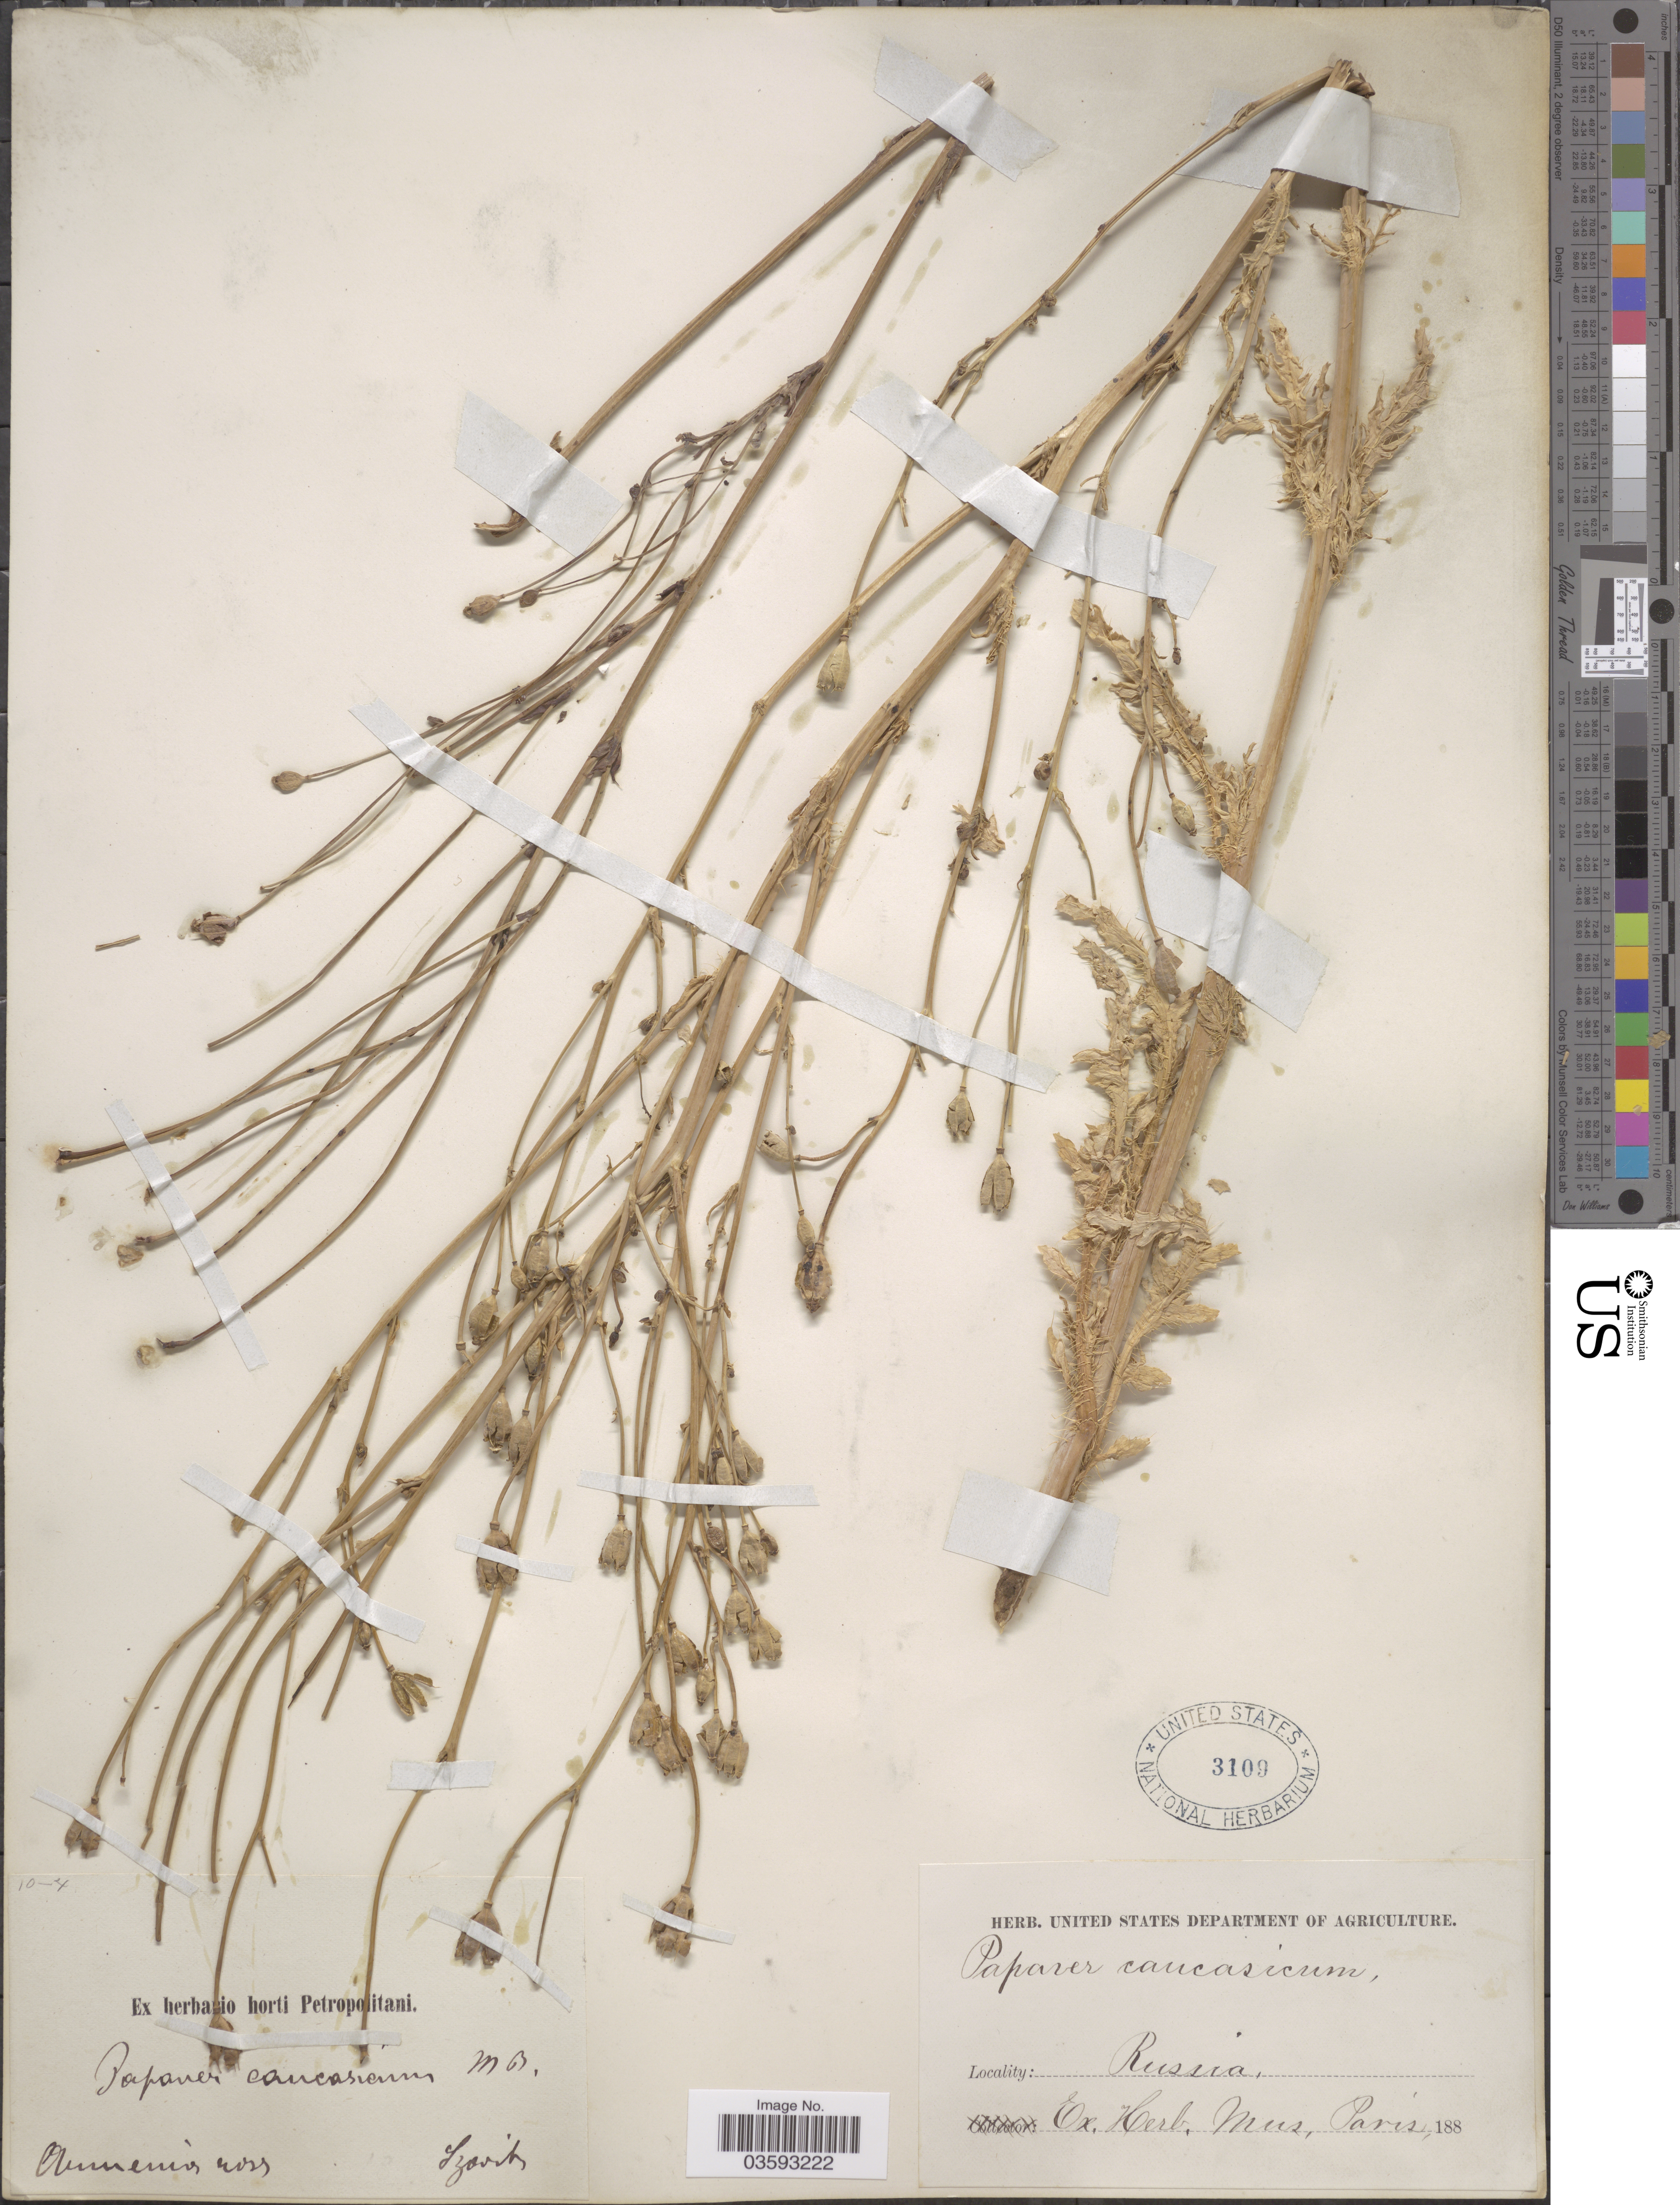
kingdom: Plantae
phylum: Tracheophyta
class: Magnoliopsida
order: Ranunculales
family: Papaveraceae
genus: Papaver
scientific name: Papaver armeniacum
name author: (L.) DC.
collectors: Szovits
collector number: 10-4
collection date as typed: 188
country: Armenia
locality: Armenia ross. Russia.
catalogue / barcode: US 3109